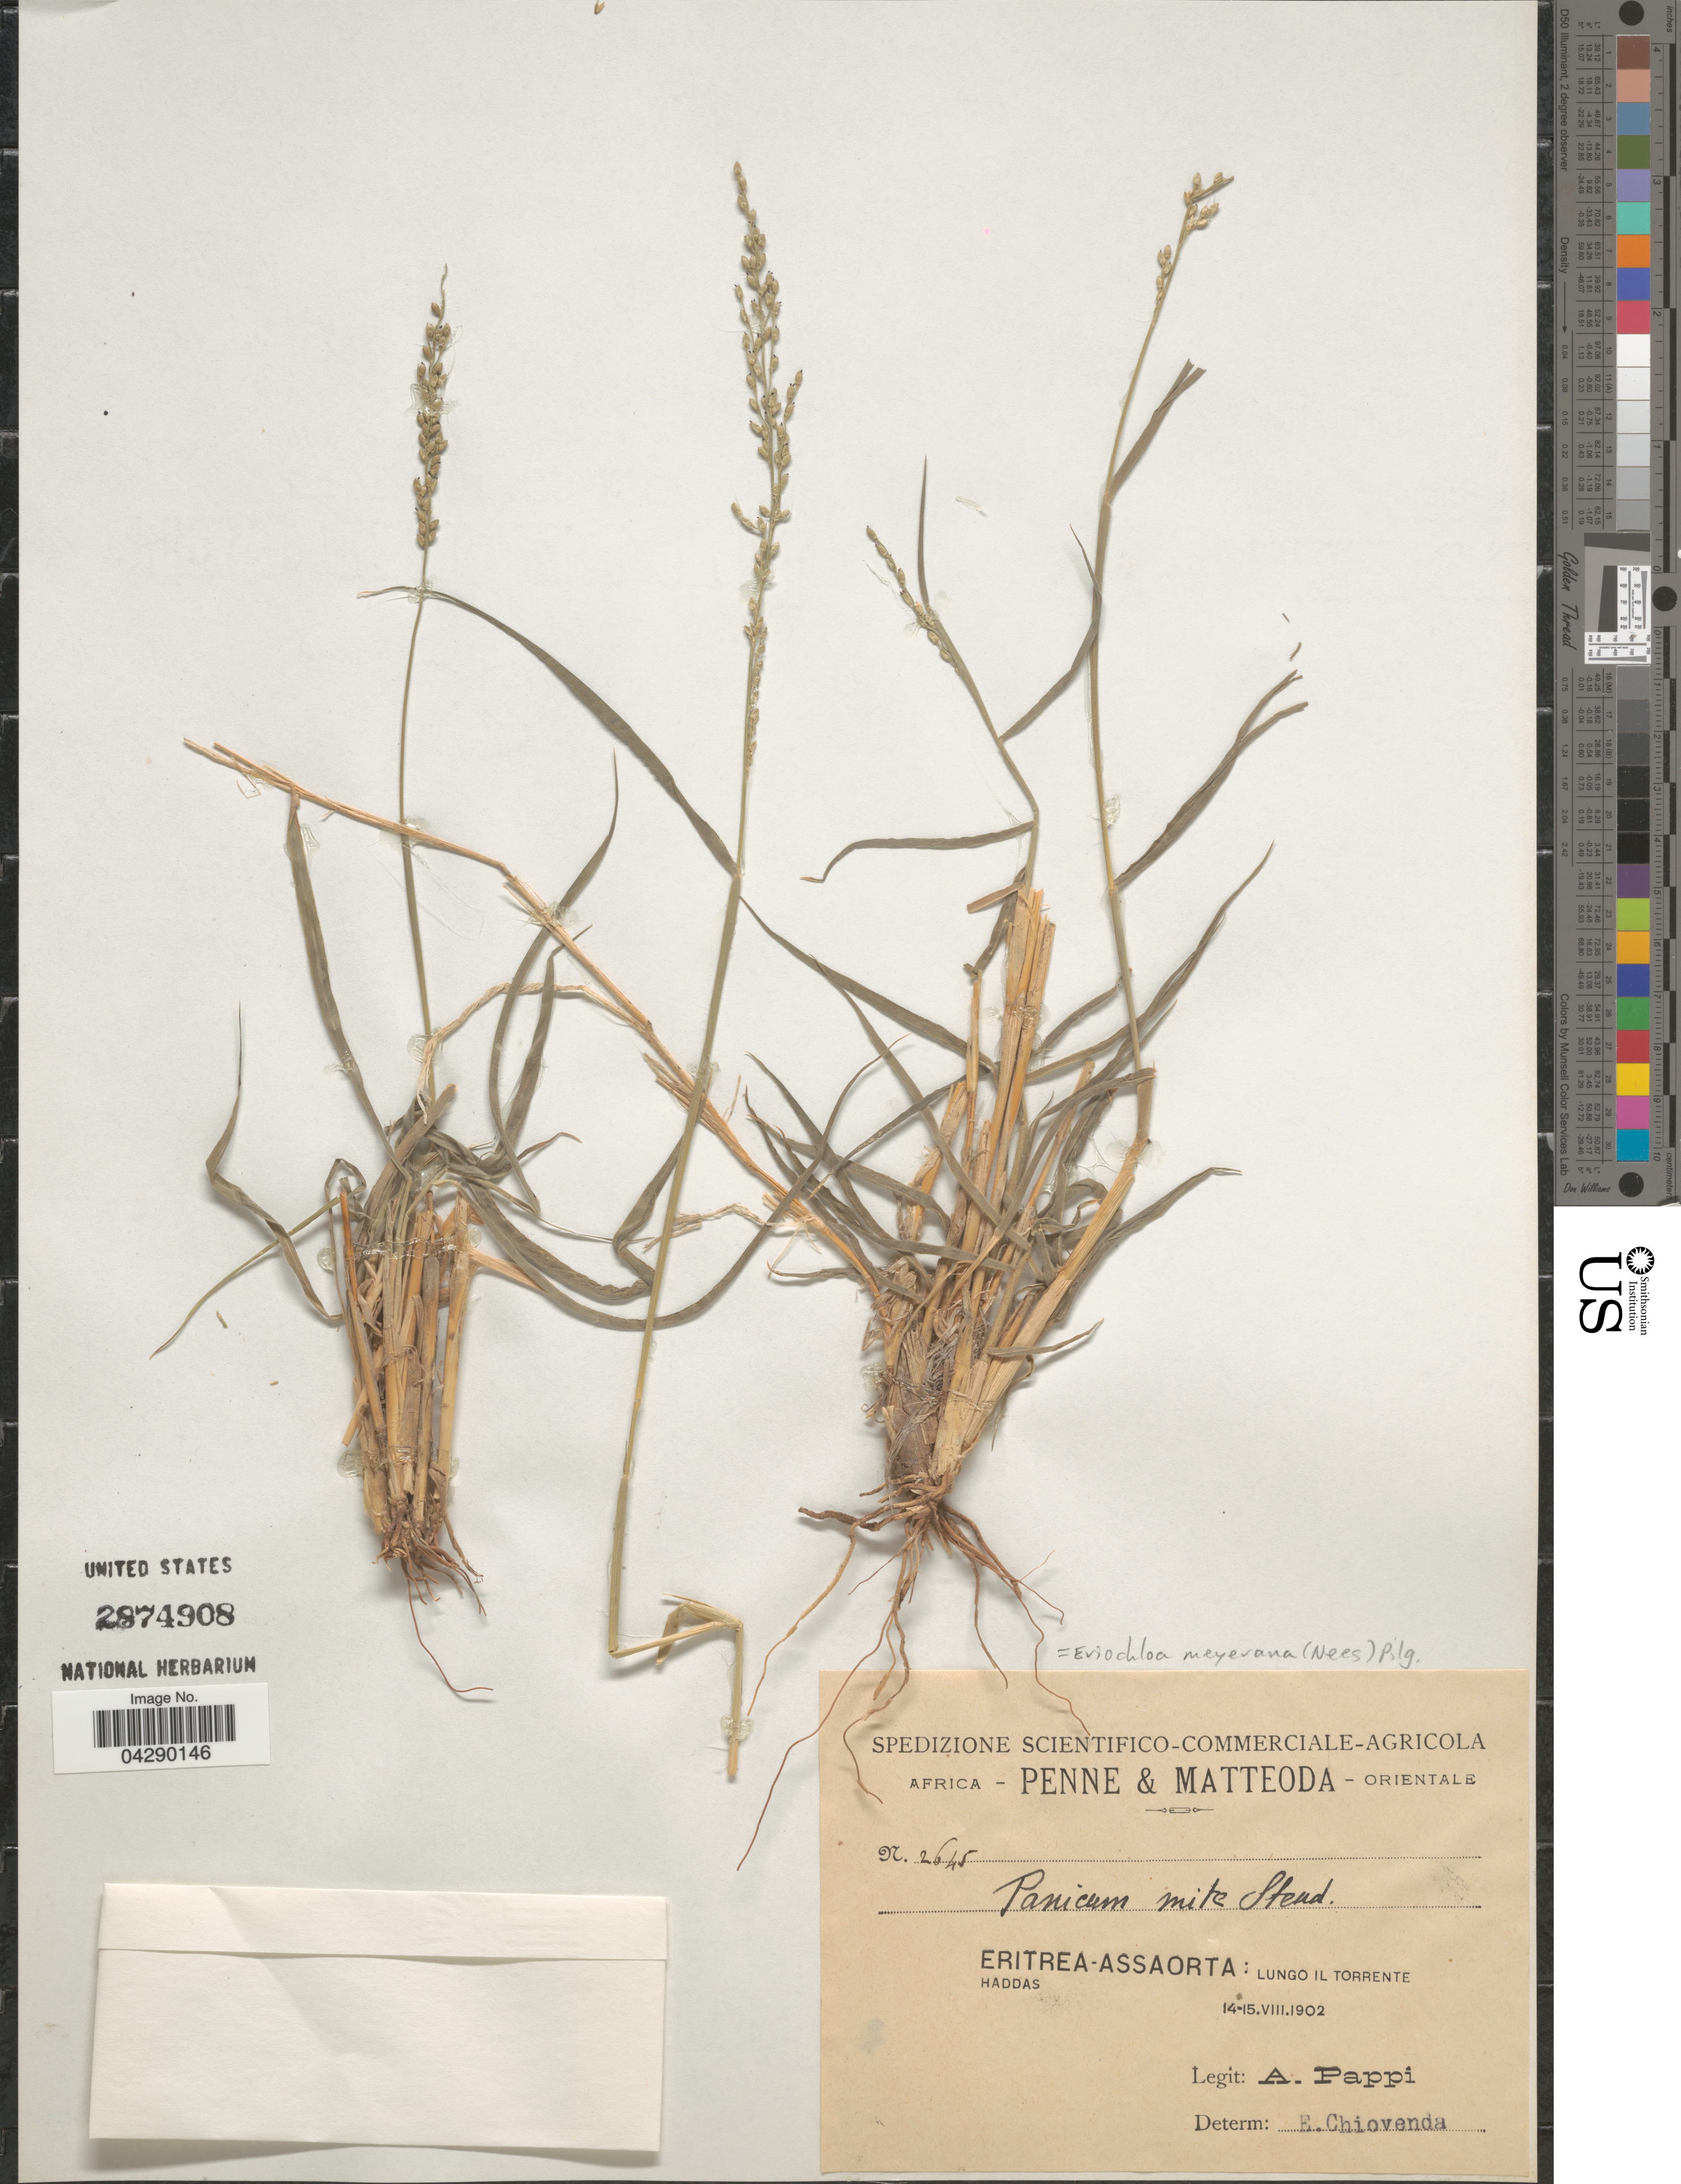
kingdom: Plantae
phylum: Tracheophyta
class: Liliopsida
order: Poales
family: Poaceae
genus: Eriochloa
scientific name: Eriochloa meyeriana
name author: (Nees) Pilg.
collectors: A. Pappi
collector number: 2645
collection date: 1902-08-14/1902-08-15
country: Eritrea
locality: Africa Orientale. Penne & Matteoda. Eritrea - Assaorta: Lungo il torrente haddas.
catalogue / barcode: US 2874908